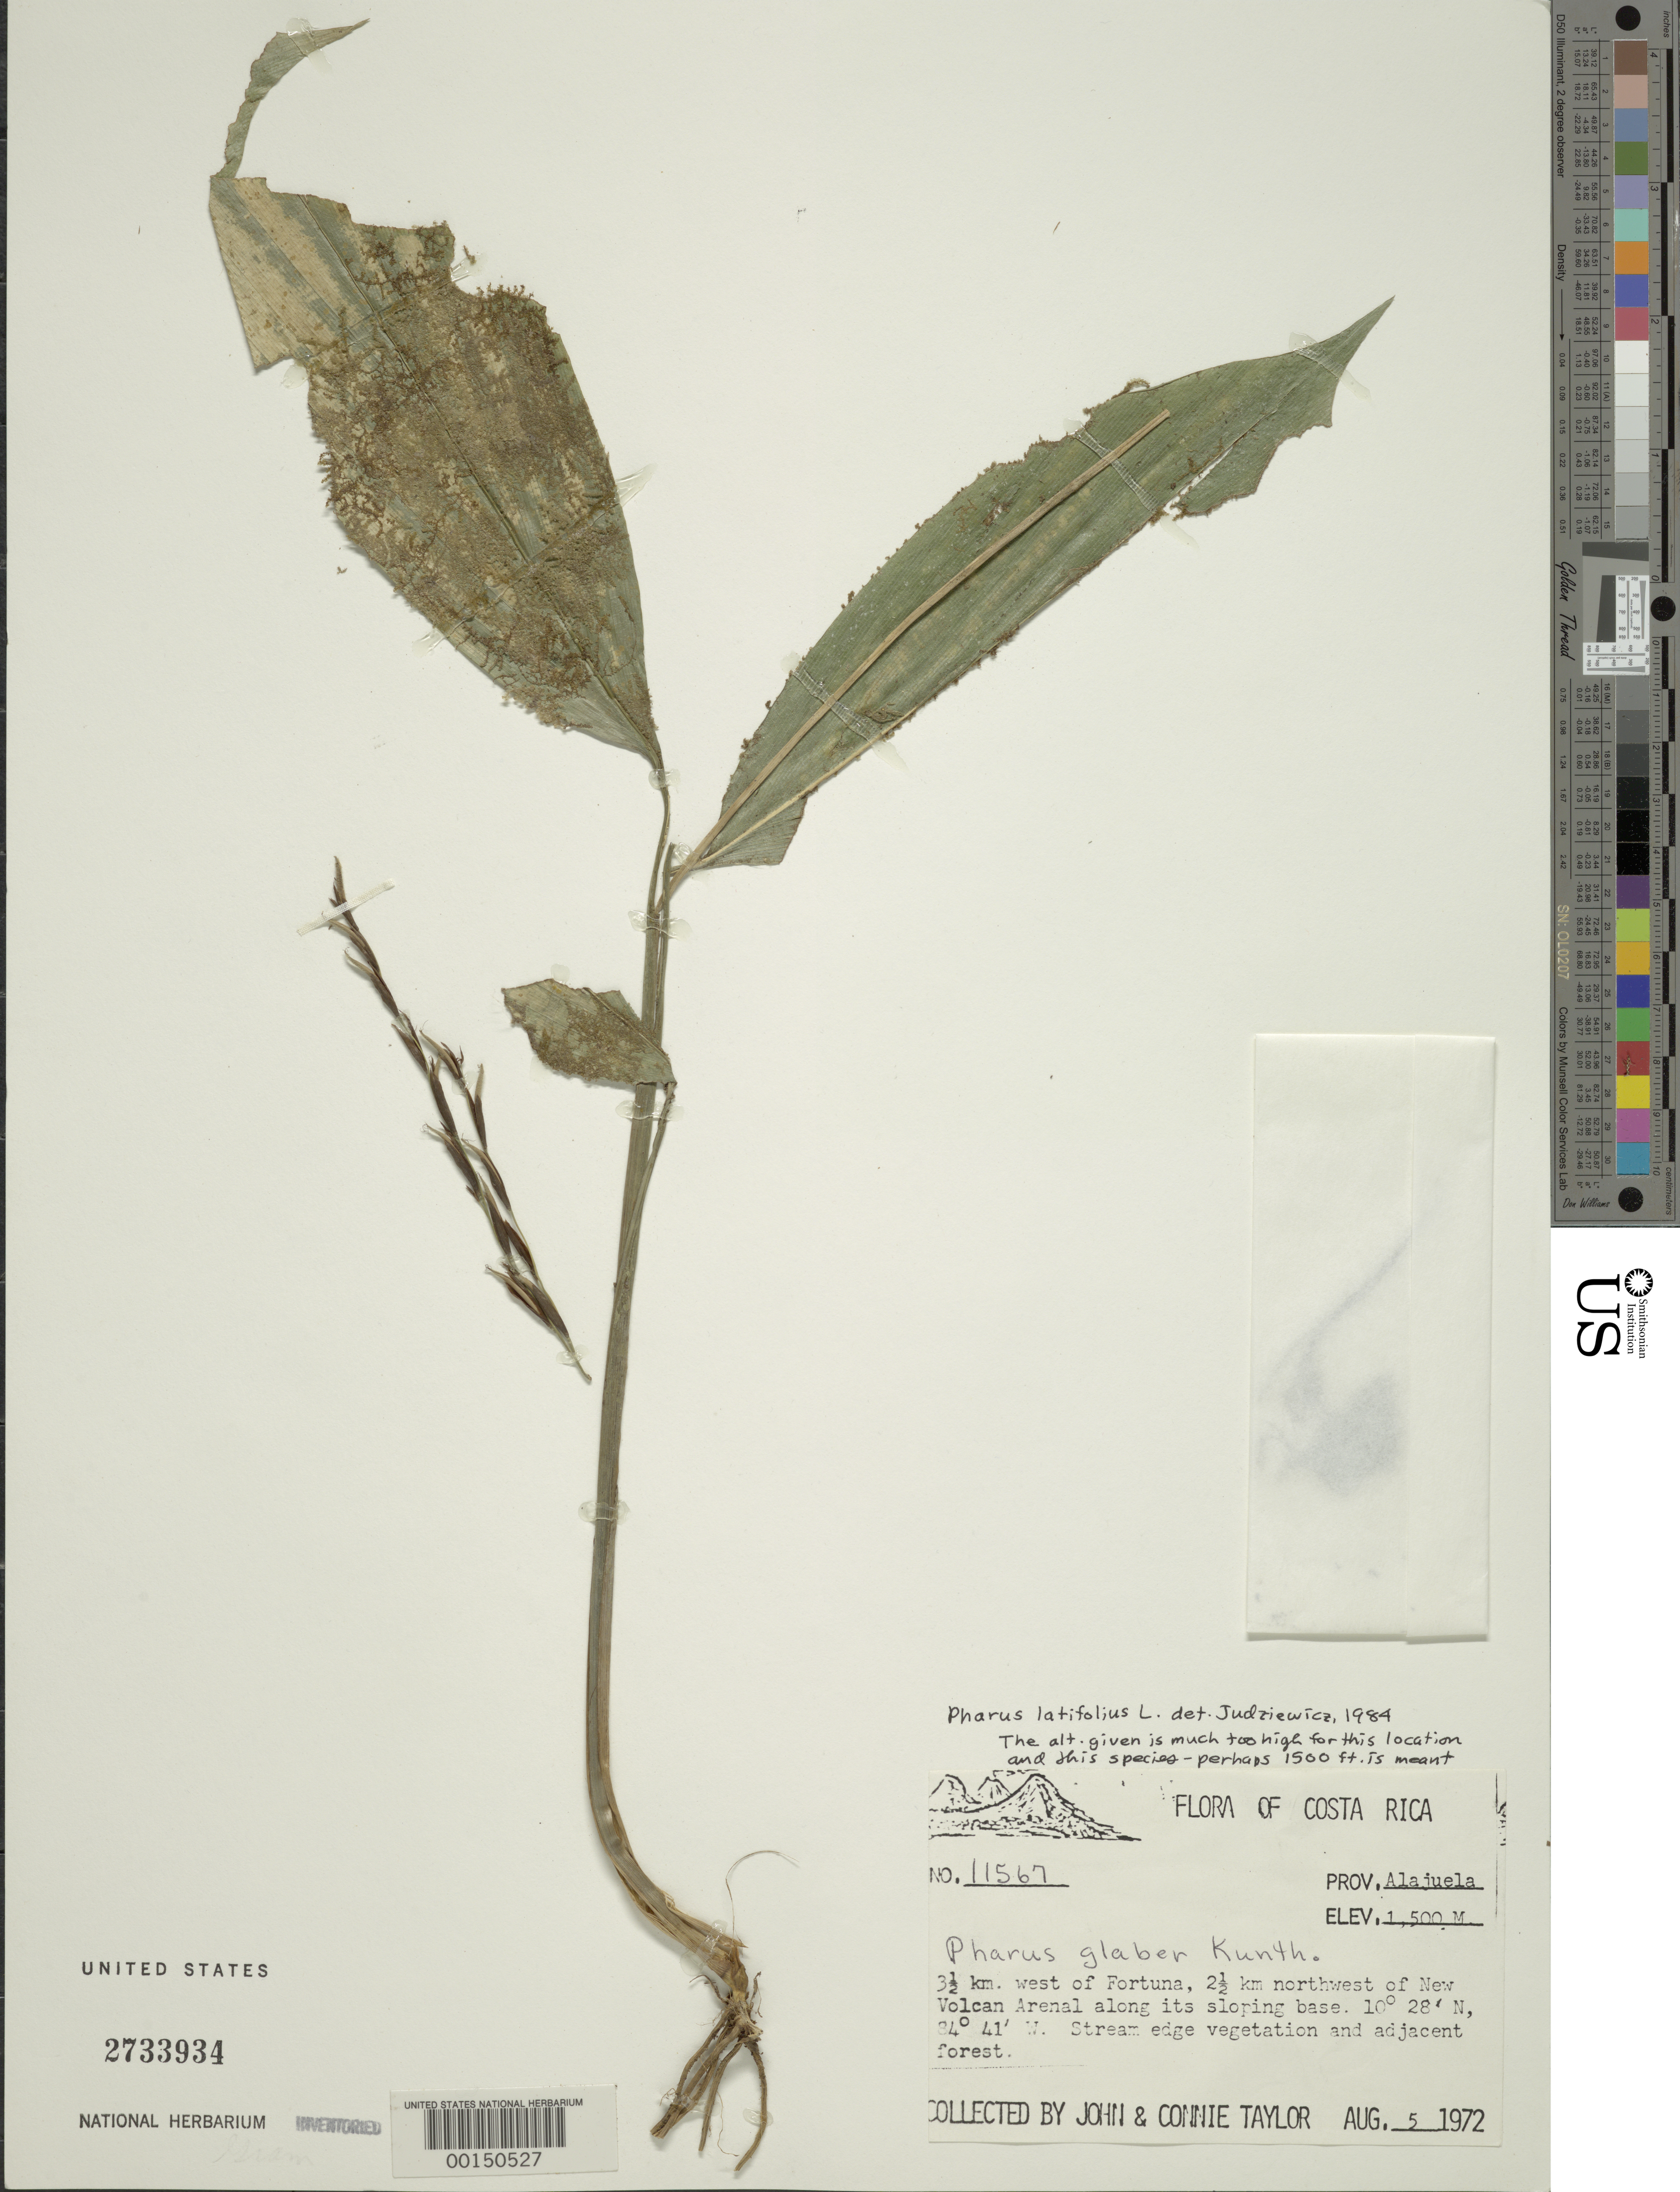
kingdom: Plantae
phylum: Tracheophyta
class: Liliopsida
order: Poales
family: Poaceae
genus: Pharus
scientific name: Pharus latifolius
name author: L.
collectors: J. Taylor & C. Taylor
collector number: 11567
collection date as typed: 05 Aug 1972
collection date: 1972-08-05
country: Costa Rica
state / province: Alajuela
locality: Fortuna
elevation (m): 1500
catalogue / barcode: US 2733934